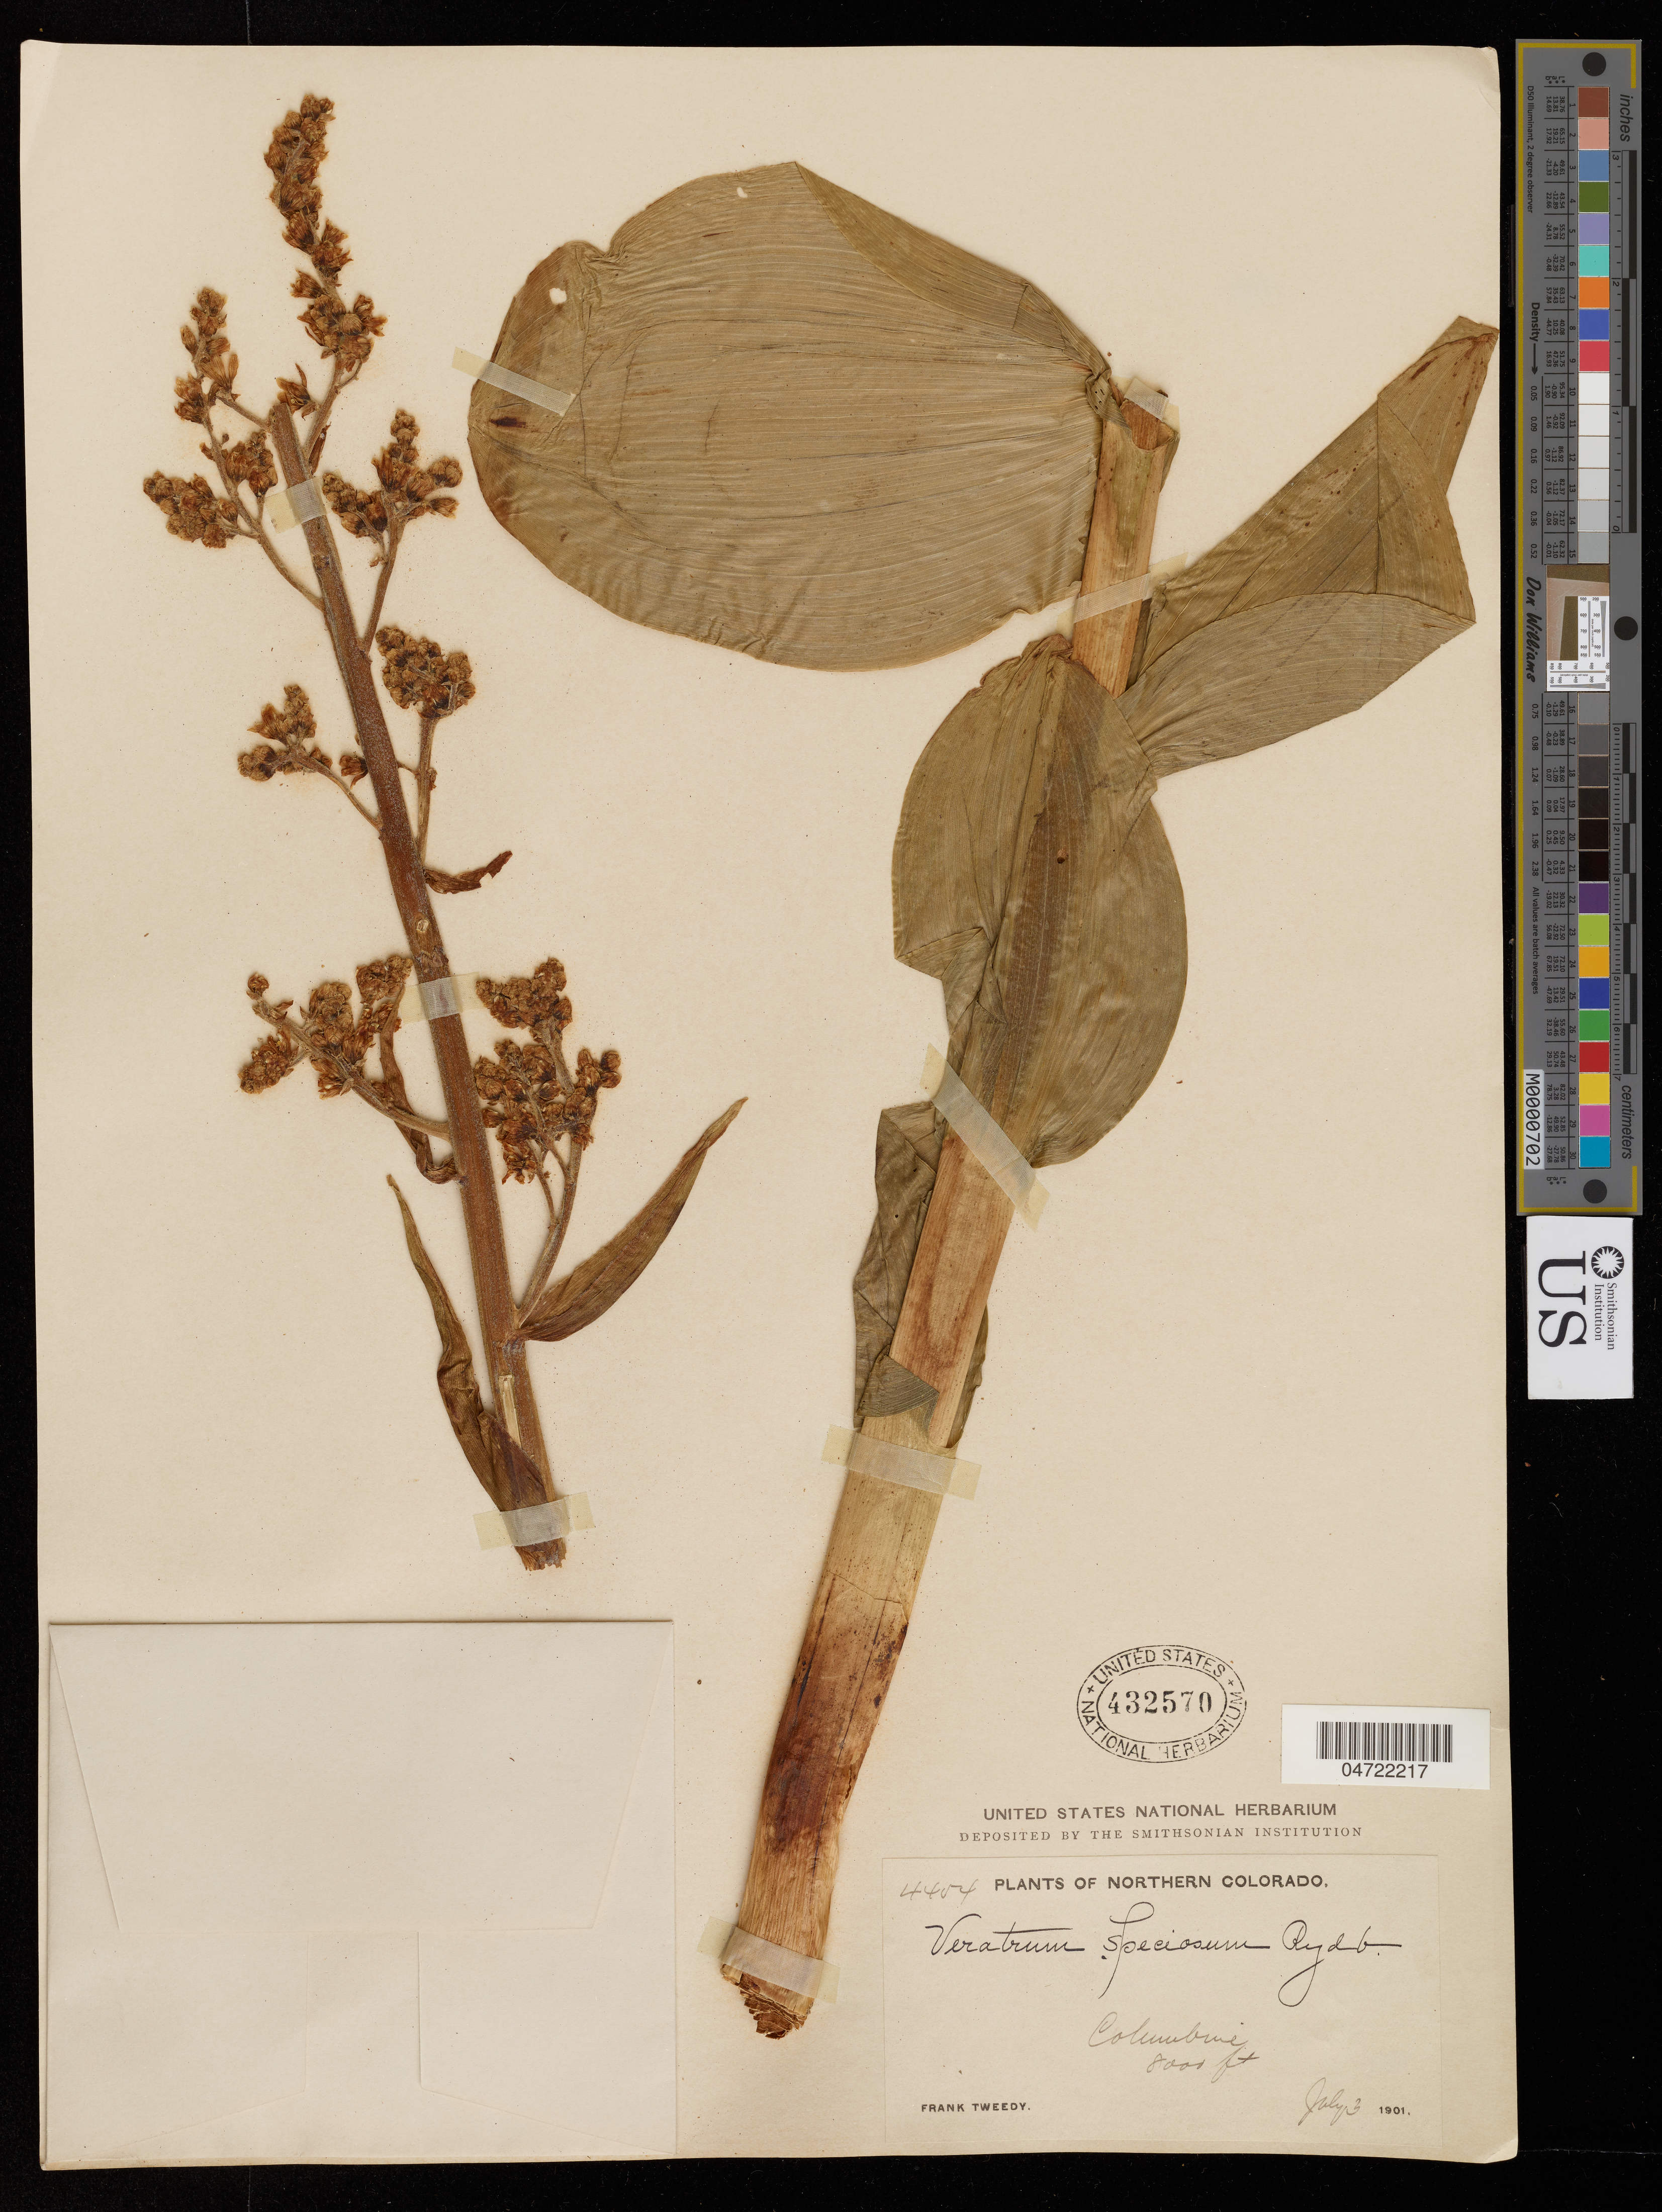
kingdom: Plantae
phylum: Tracheophyta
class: Liliopsida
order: Liliales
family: Melanthiaceae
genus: Veratrum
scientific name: Veratrum speciosum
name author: Rydb.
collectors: F. Tweedy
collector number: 4404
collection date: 1901-07-03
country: United States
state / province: Colorado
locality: Northern Colorado. Columbine.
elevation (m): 2438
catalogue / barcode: US 432570